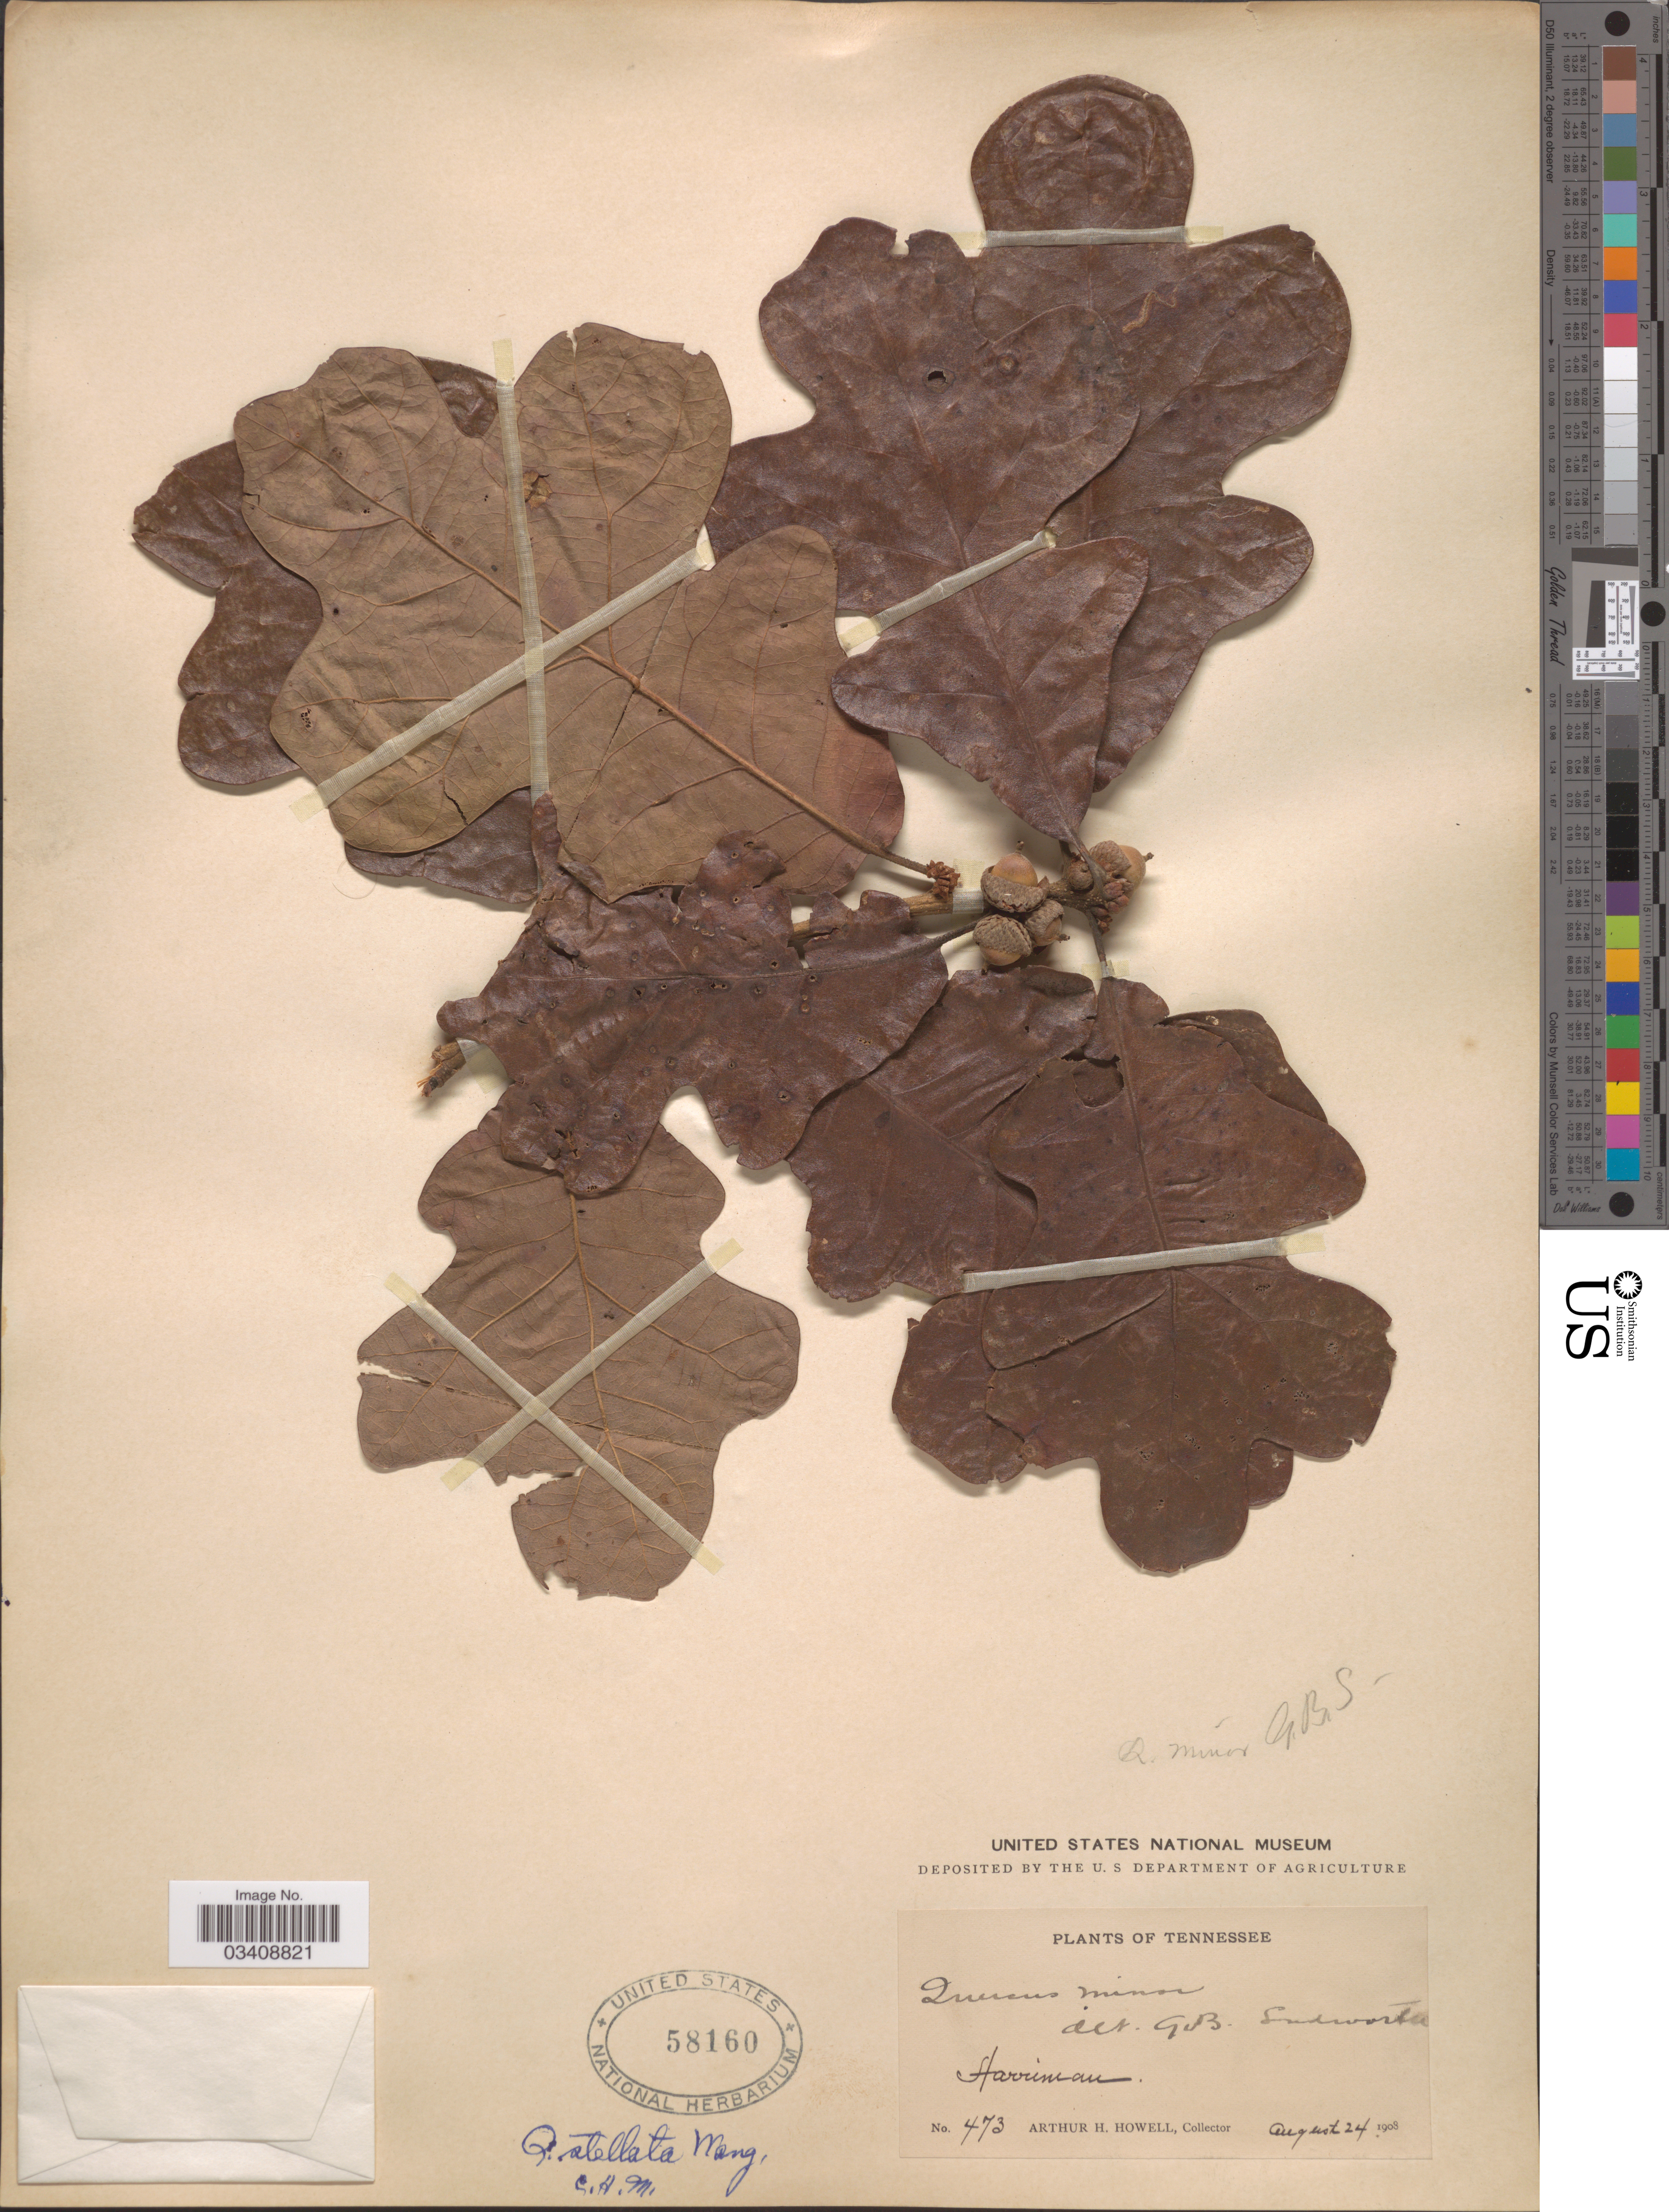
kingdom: Plantae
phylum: Tracheophyta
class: Magnoliopsida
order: Fagales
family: Fagaceae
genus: Quercus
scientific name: Quercus stellata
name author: Wangenh.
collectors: A. H. Howell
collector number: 473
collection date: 1908-08-24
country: United States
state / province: Tennessee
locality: Harriman.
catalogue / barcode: US 58160